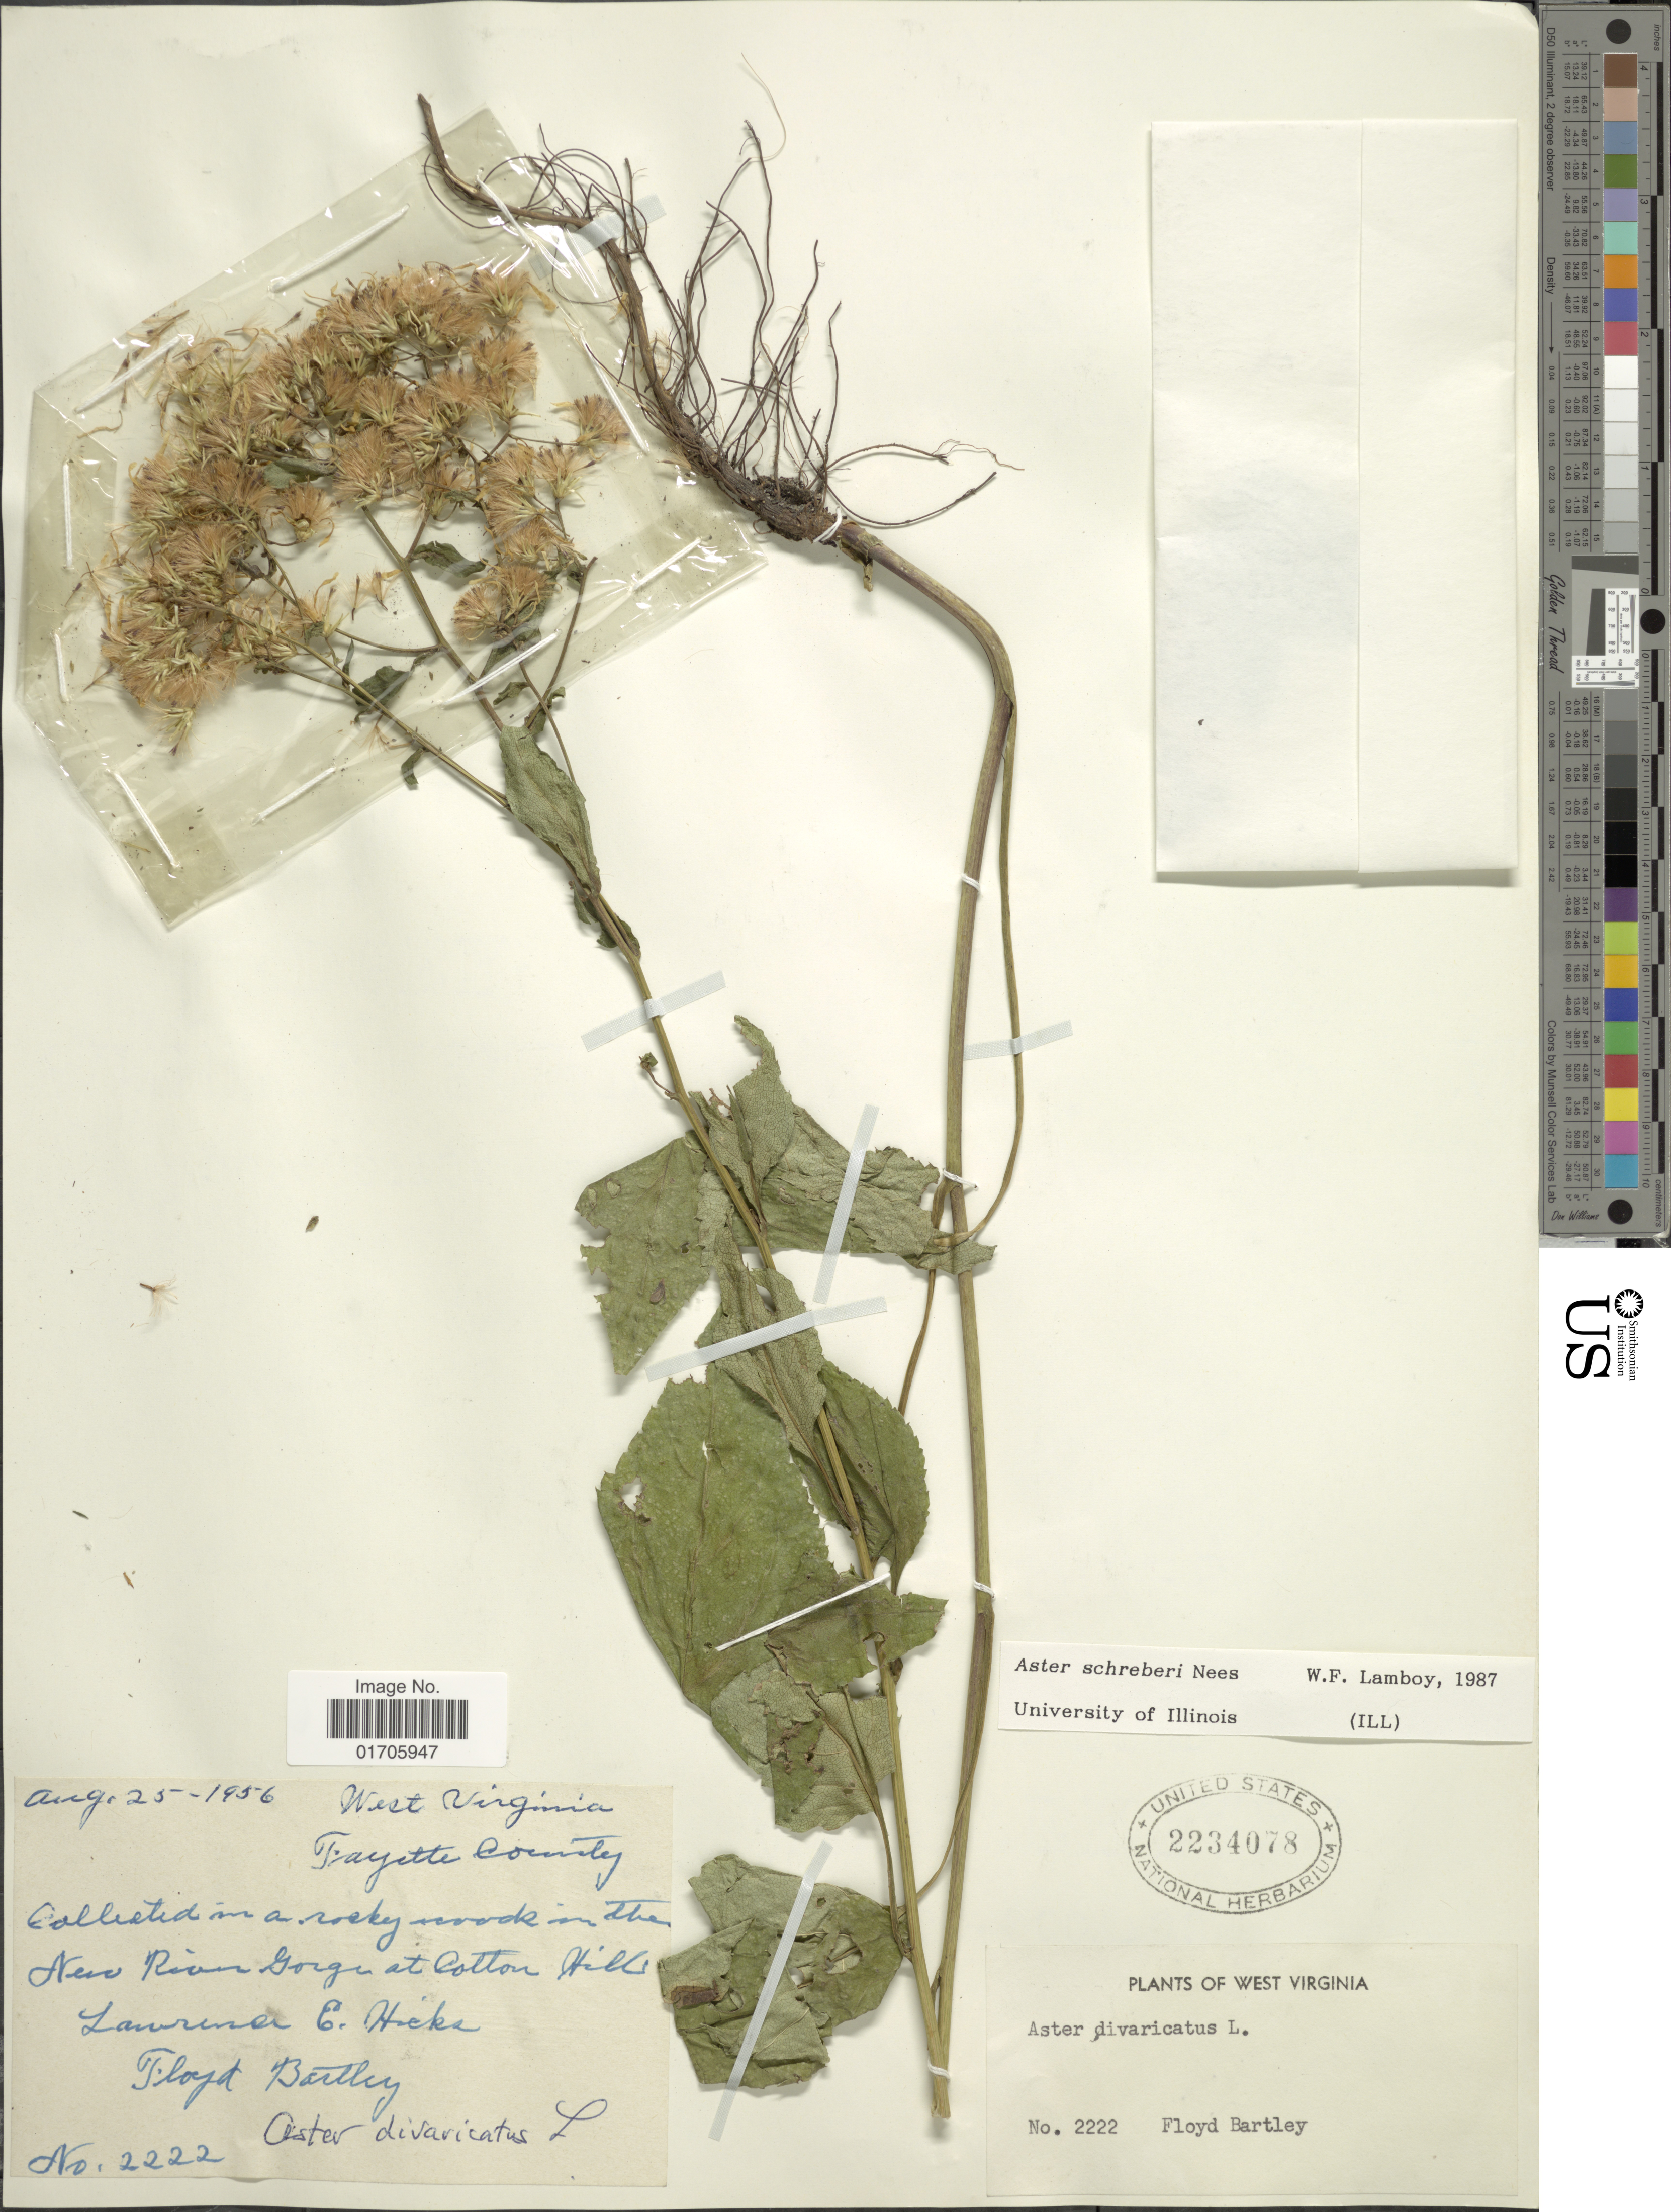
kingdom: Plantae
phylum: Tracheophyta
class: Magnoliopsida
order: Asterales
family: Asteraceae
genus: Eurybia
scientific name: Eurybia schreberi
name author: (Nees) Nees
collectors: L. E. Hicks & F. Bartley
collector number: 2222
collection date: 1956-08-25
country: United States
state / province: West Virginia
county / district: Fayette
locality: West Virginia. Fayette County. Collected in a rocky woods in the New River Gorge at Cotton Hills.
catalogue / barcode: US 2234078